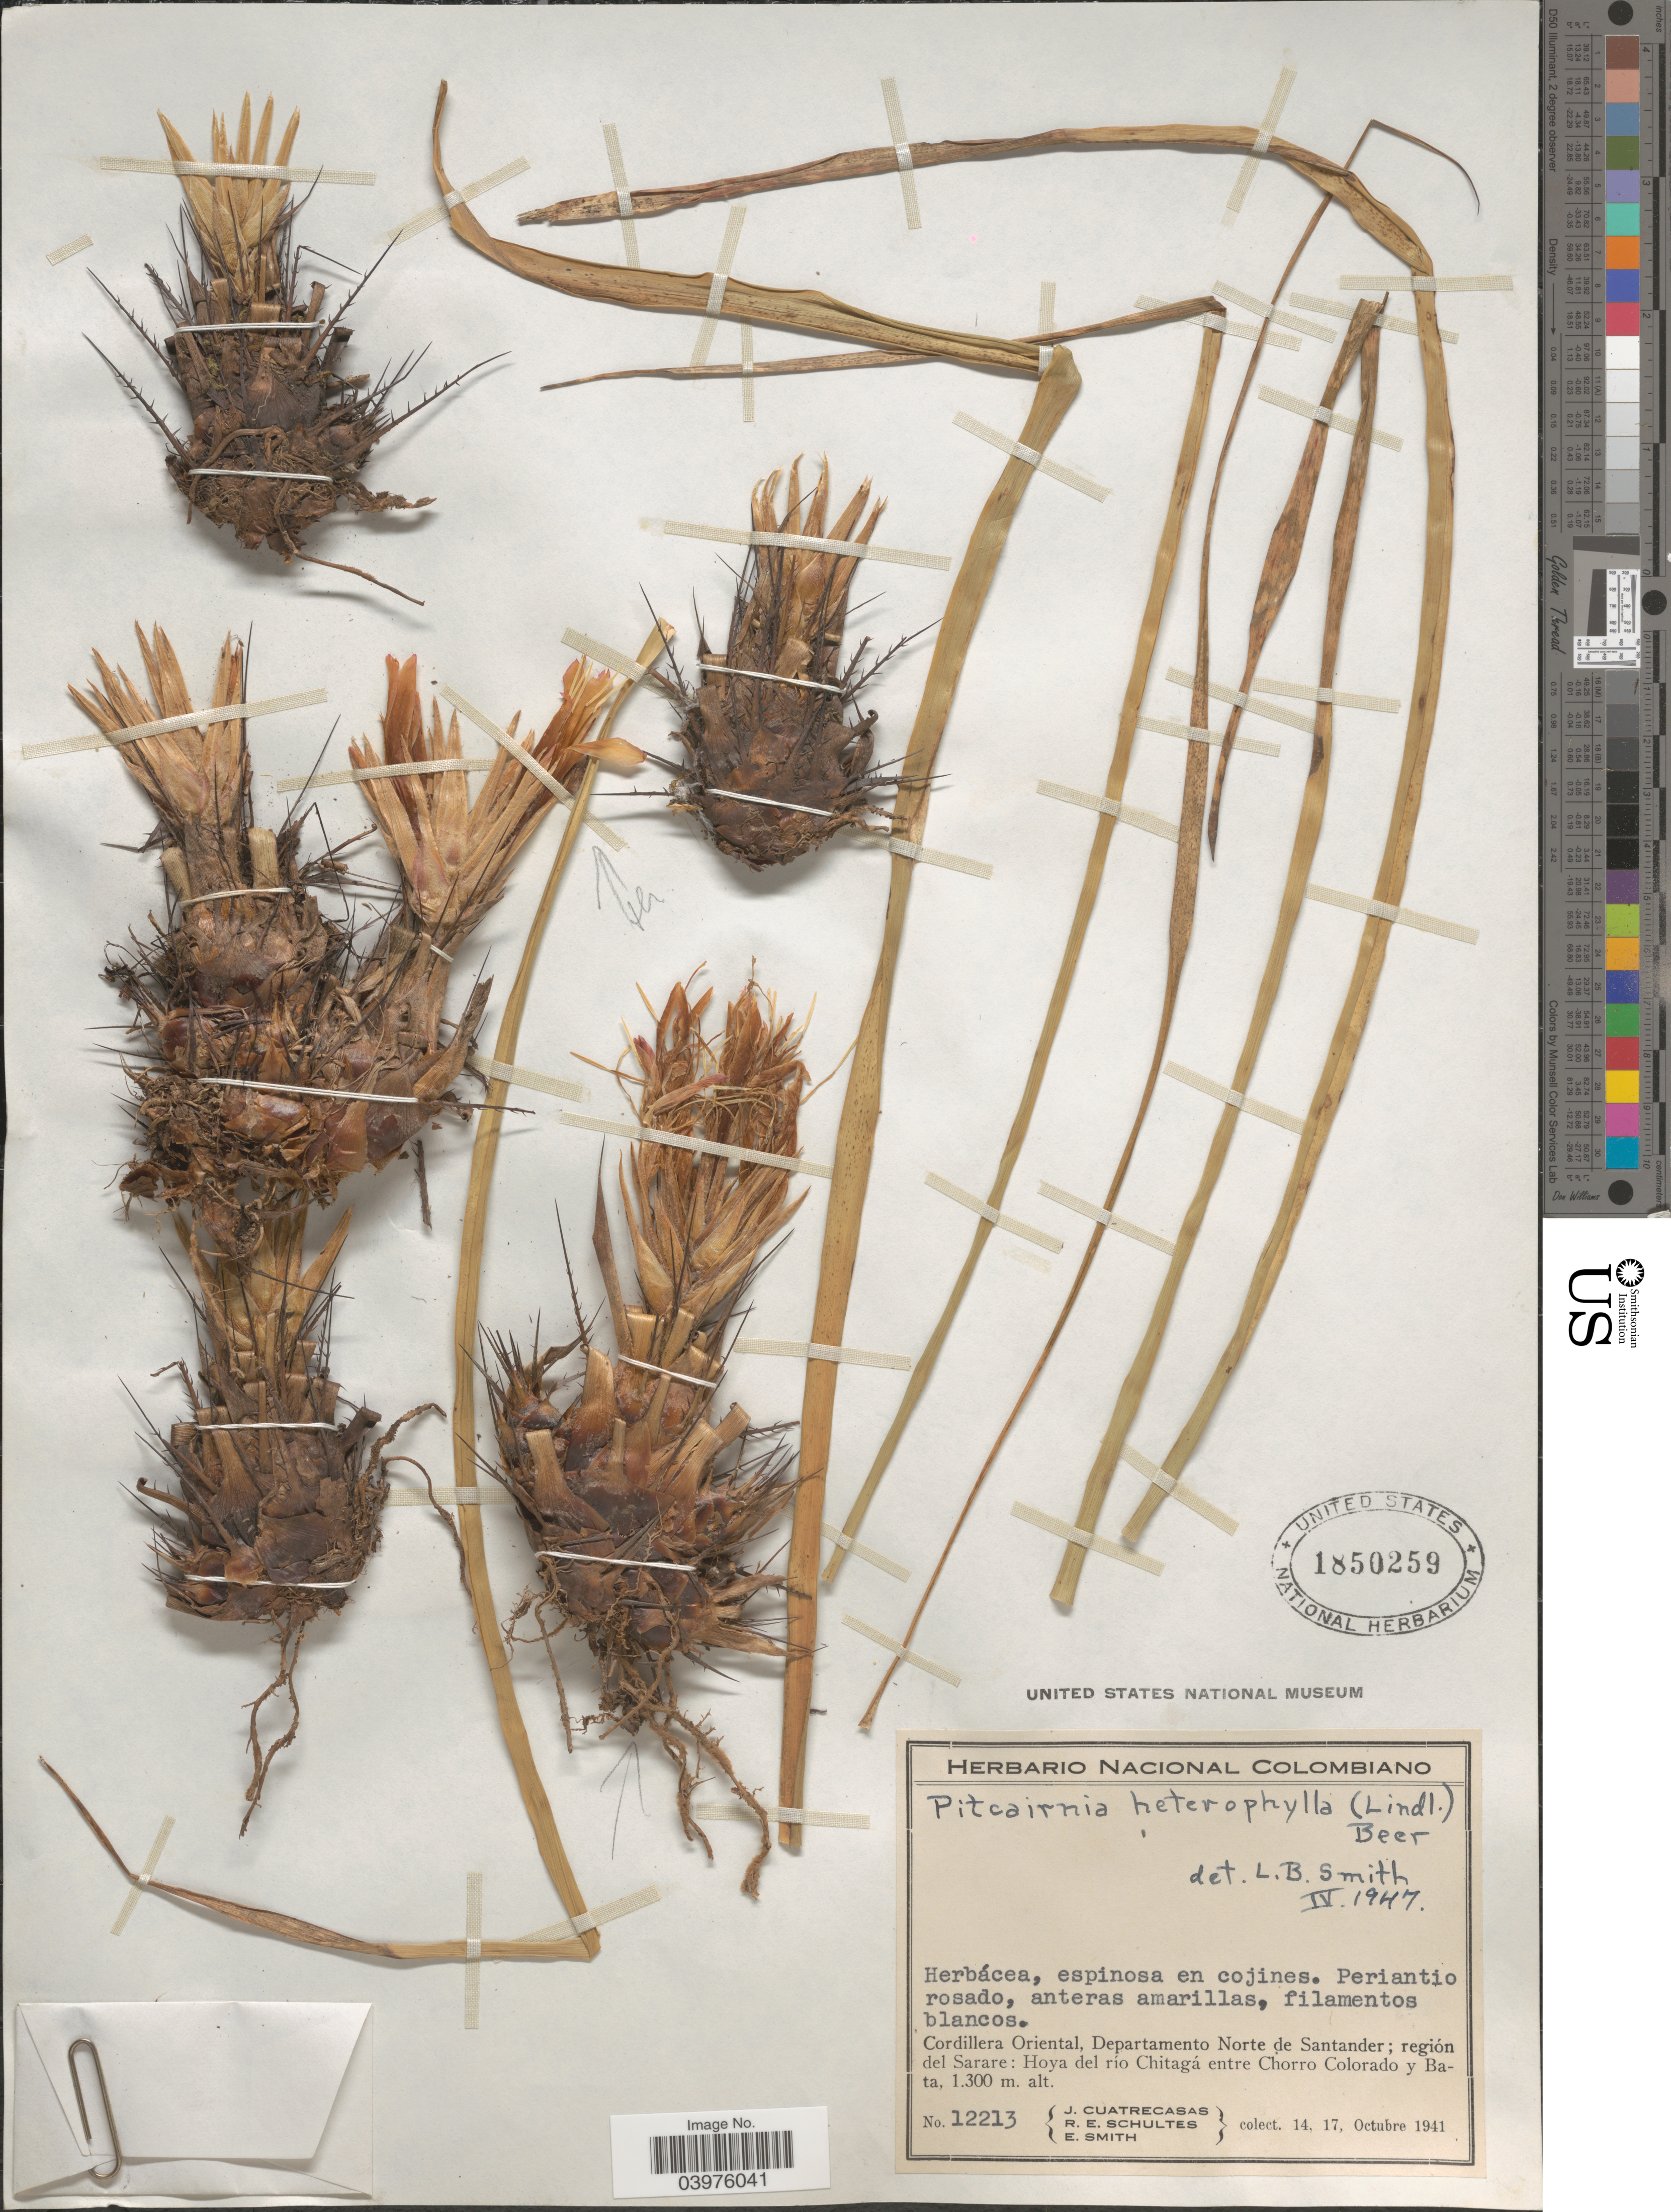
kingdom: Plantae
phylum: Tracheophyta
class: Liliopsida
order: Poales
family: Bromeliaceae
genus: Pitcairnia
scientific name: Pitcairnia heterophylla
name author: (Lindl.) Beer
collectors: J. Cuatrecasas, R. E. Schultes & E. Smith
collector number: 12213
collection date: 1941-10-14/1941-10-17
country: Colombia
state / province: Norte de Santander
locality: Cordillera Oriental, Departamento Norte de Santander; región del Sarare: Hoya del río Chitagá entre Chorro Colorado y Bata.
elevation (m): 1300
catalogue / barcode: US 1850259